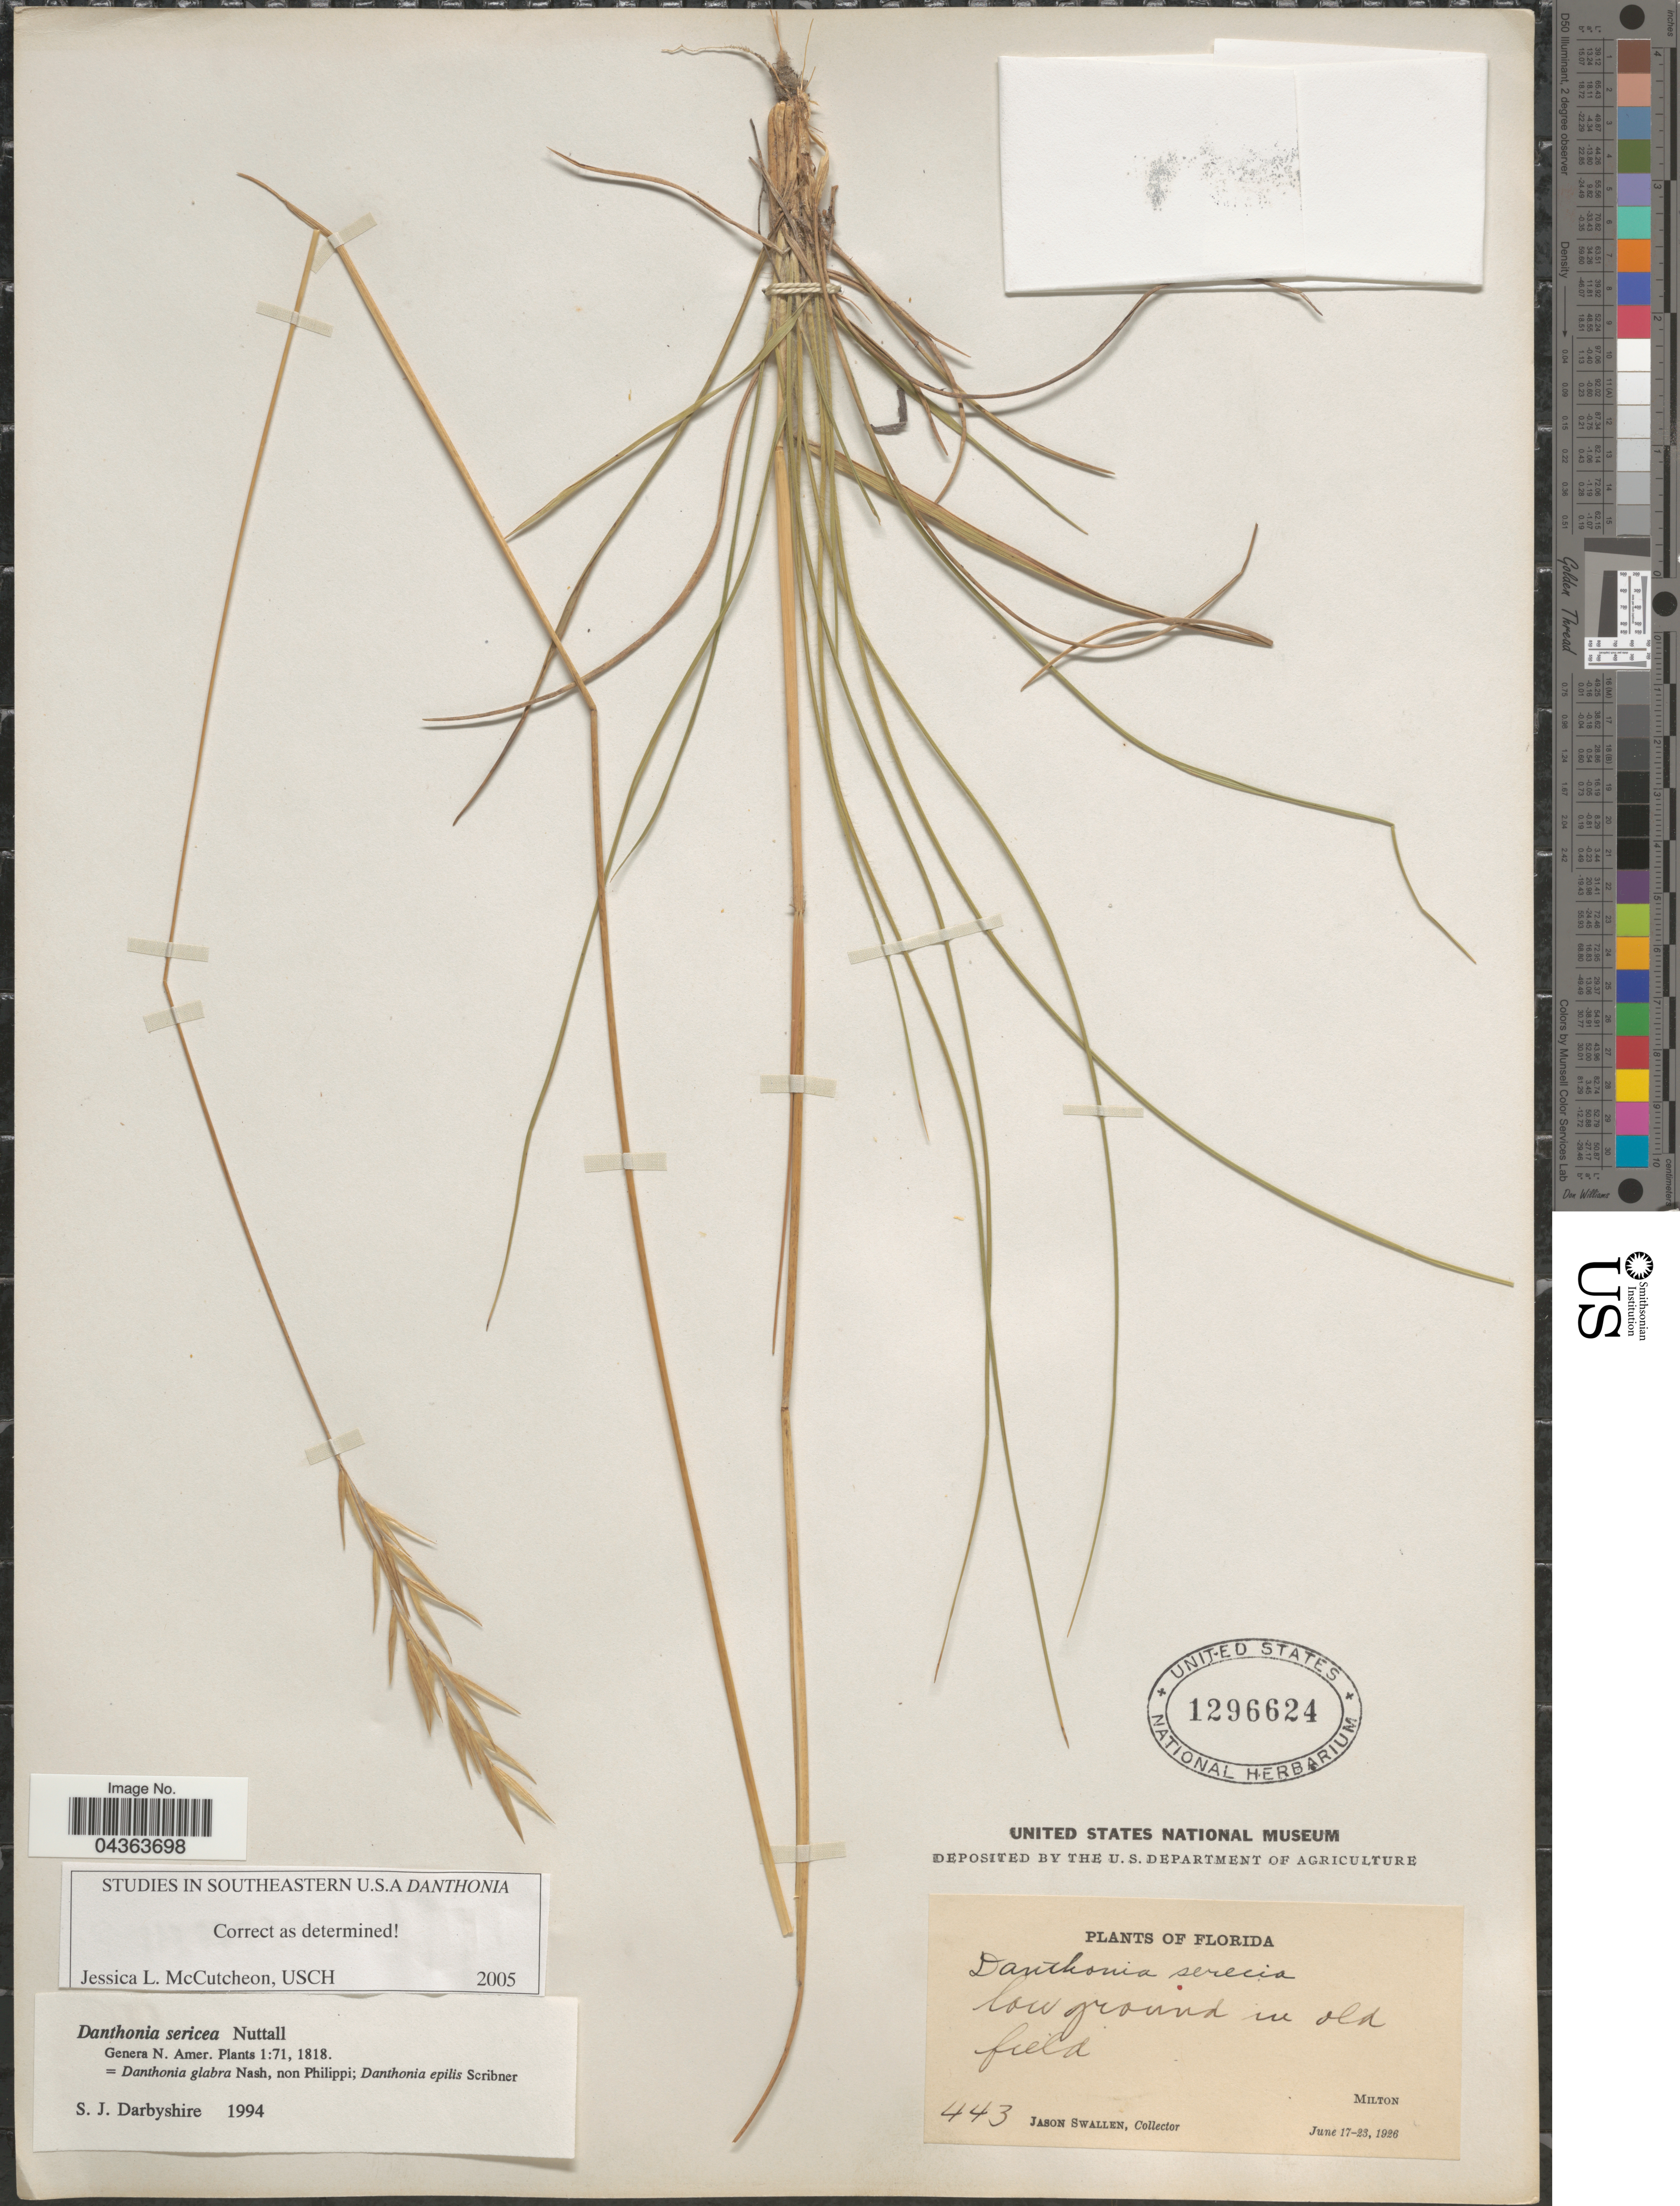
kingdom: Plantae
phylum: Tracheophyta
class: Liliopsida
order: Poales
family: Poaceae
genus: Danthonia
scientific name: Danthonia sericea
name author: Nutt.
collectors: J. R. Swallen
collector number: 443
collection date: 1926-06-17/1926-06-23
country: United States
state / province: Florida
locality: Low ground in old field. Milton.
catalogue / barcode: US 1296624